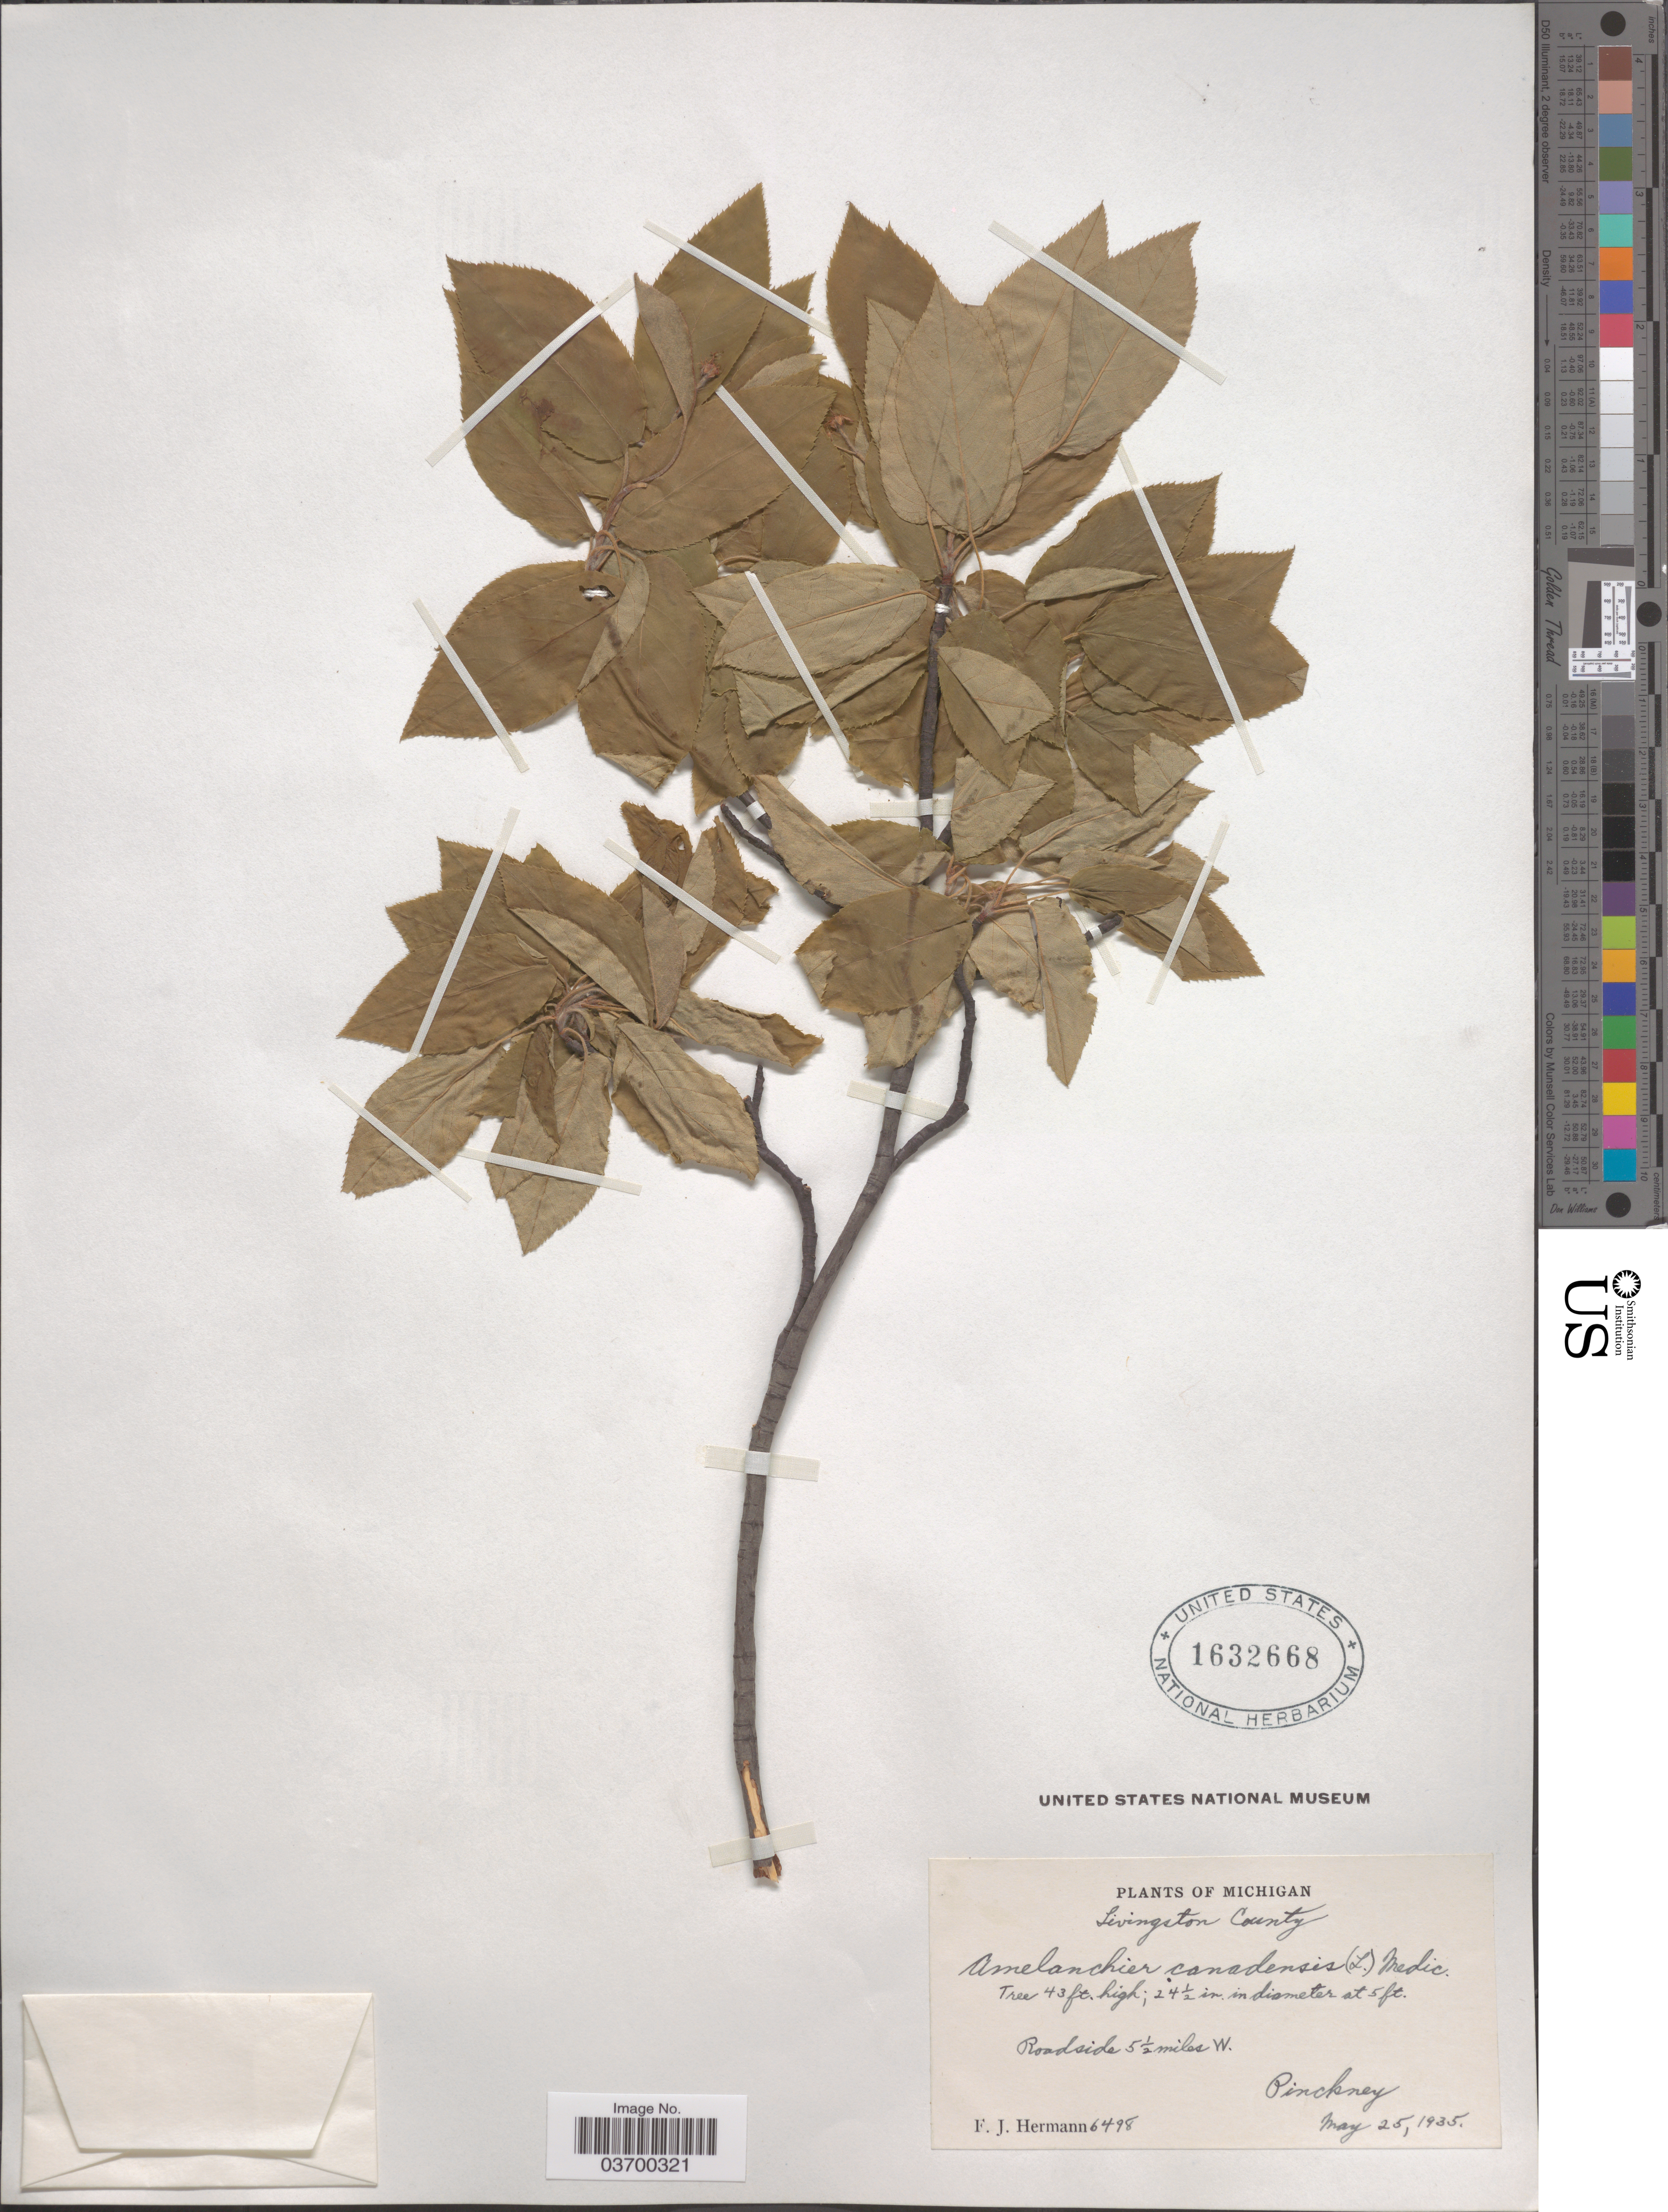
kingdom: Plantae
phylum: Tracheophyta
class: Magnoliopsida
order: Rosales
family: Rosaceae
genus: Amelanchier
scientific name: Amelanchier canadensis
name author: (L.) Medic.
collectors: F. J. Hermann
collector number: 6498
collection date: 1935-05-25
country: United States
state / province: Michigan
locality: Livingston County. Roadside 5½ miles W. Pinckney.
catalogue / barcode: US 1632668